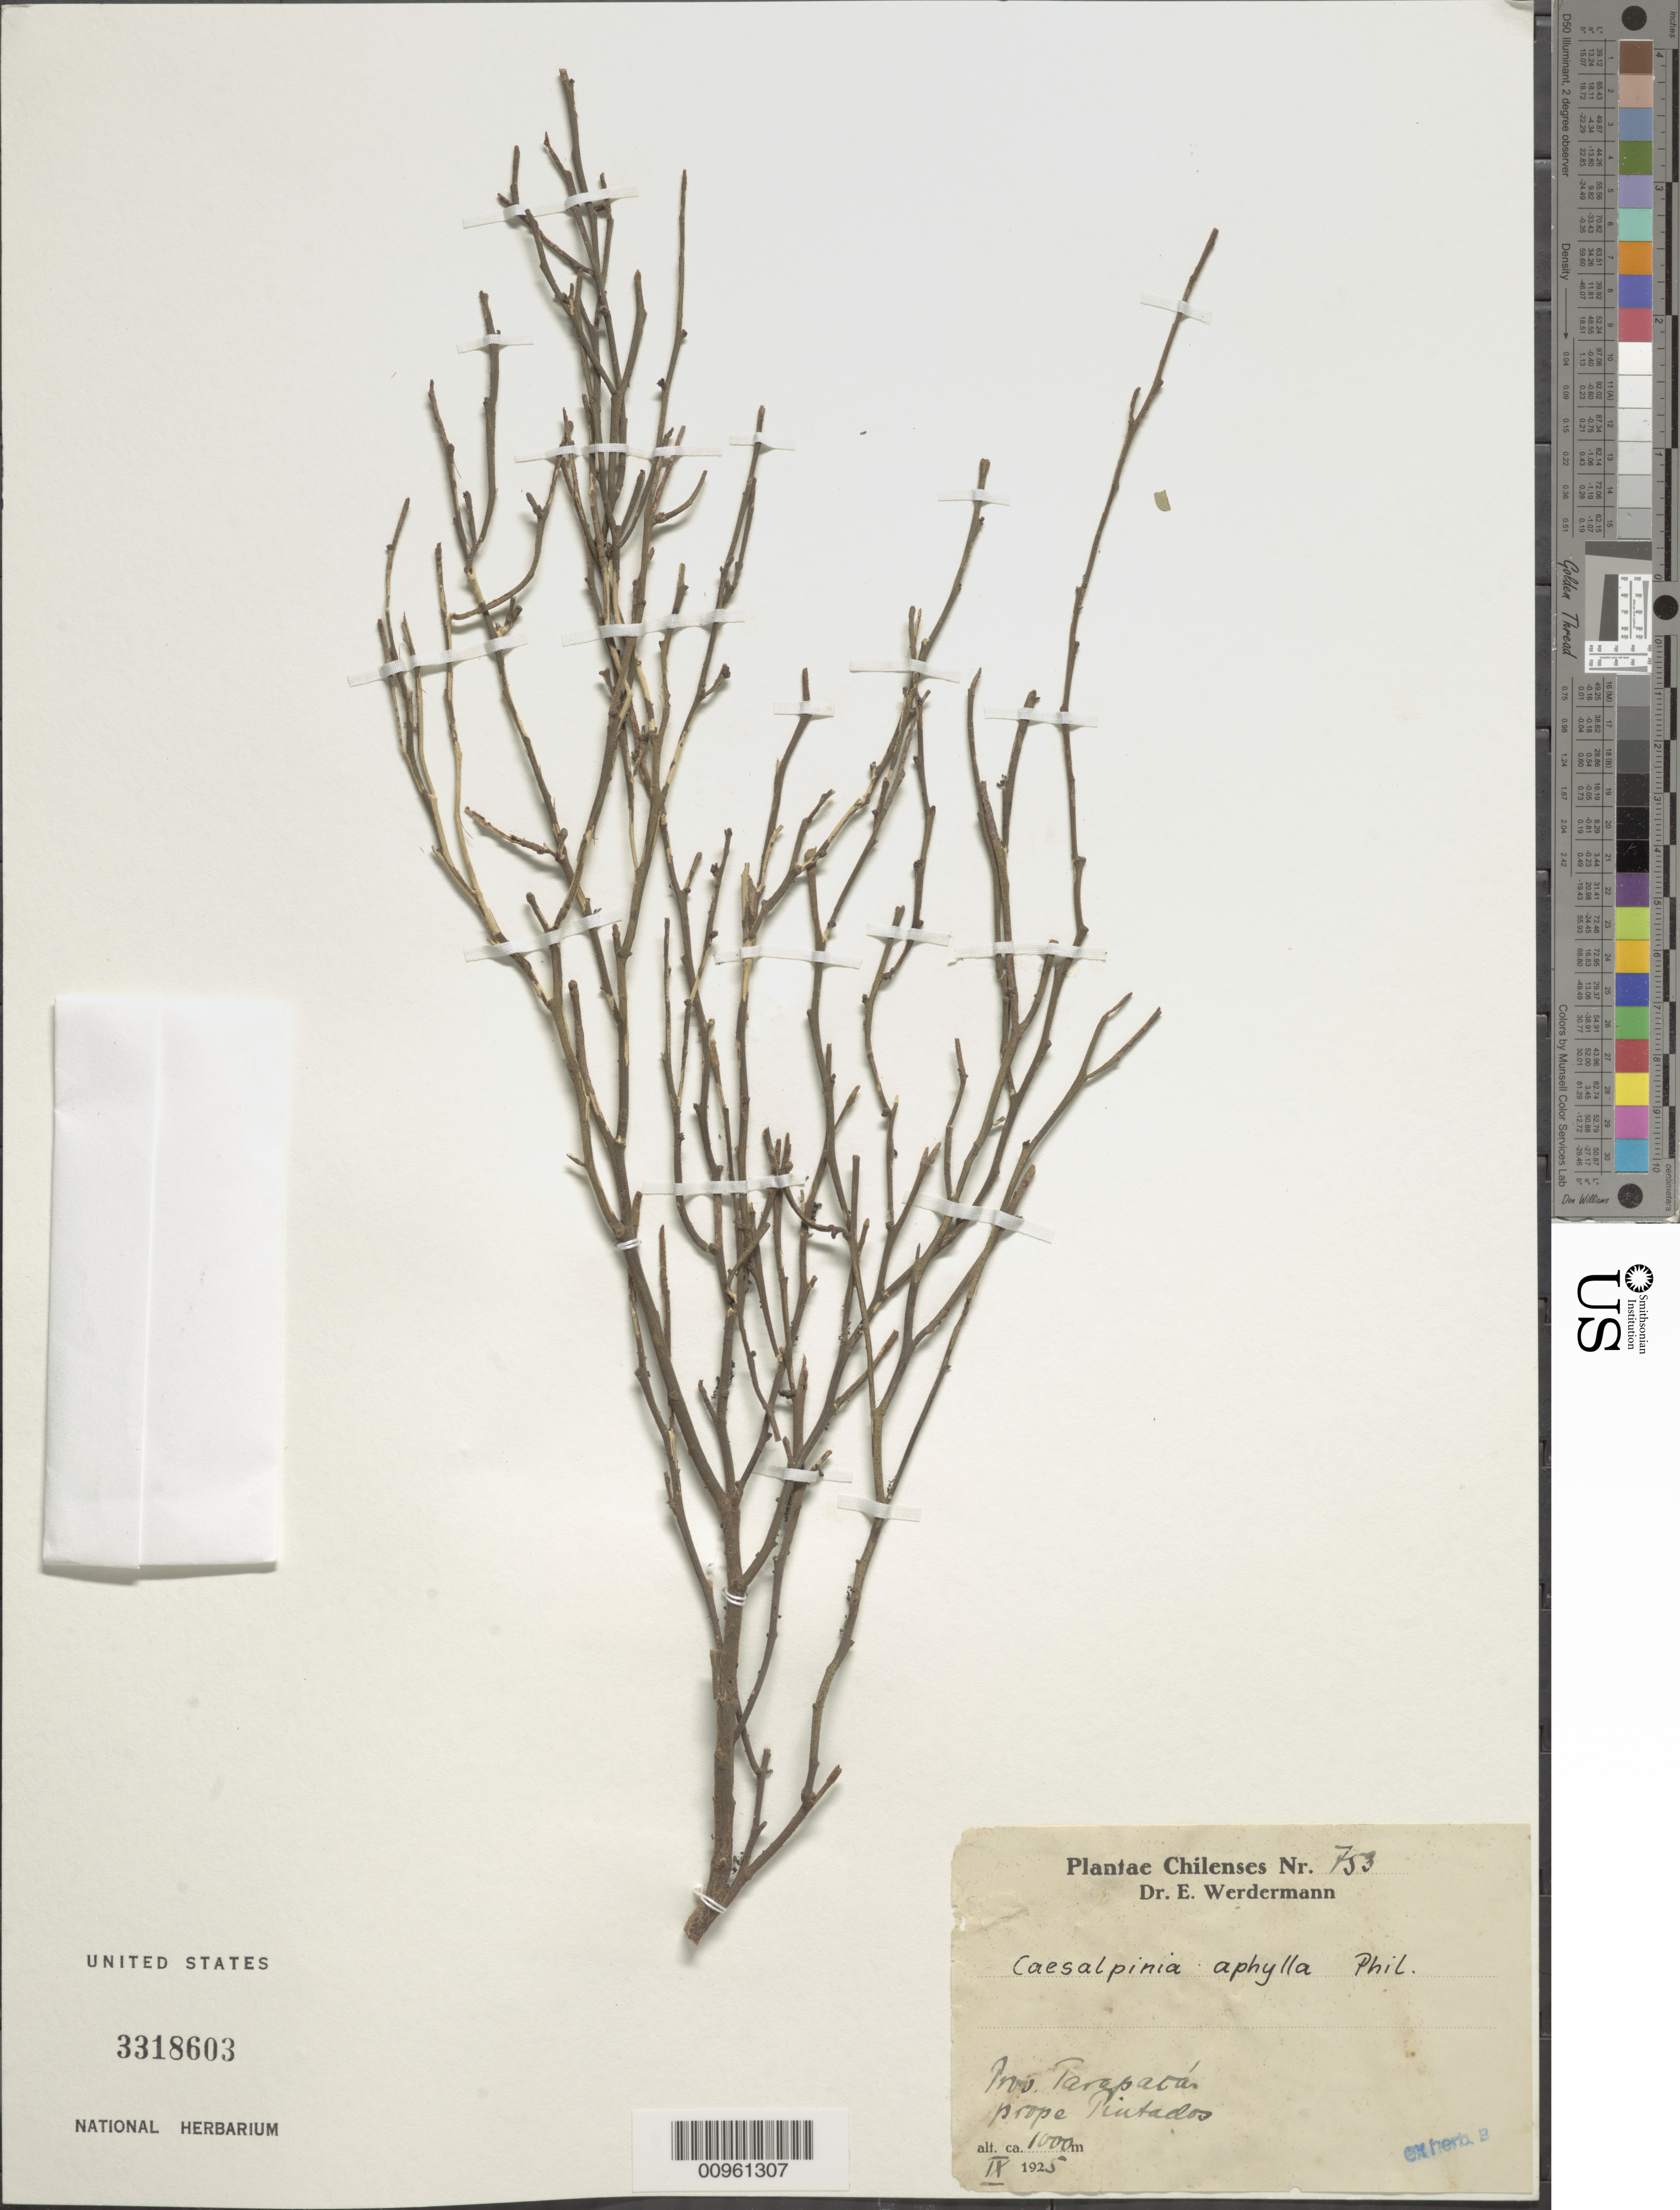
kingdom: Plantae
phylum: Tracheophyta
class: Magnoliopsida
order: Fabales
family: Fabaceae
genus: Hoffmannseggia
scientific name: Hoffmannseggia aphylla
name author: (Phil.) G.P. Lewis & Sotuyo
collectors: E. Werdermann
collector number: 753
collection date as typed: Sep 1925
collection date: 1925-09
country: Chile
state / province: Tarapacá (I)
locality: Prope Piutados/Pinutados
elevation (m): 1000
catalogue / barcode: US 3318603